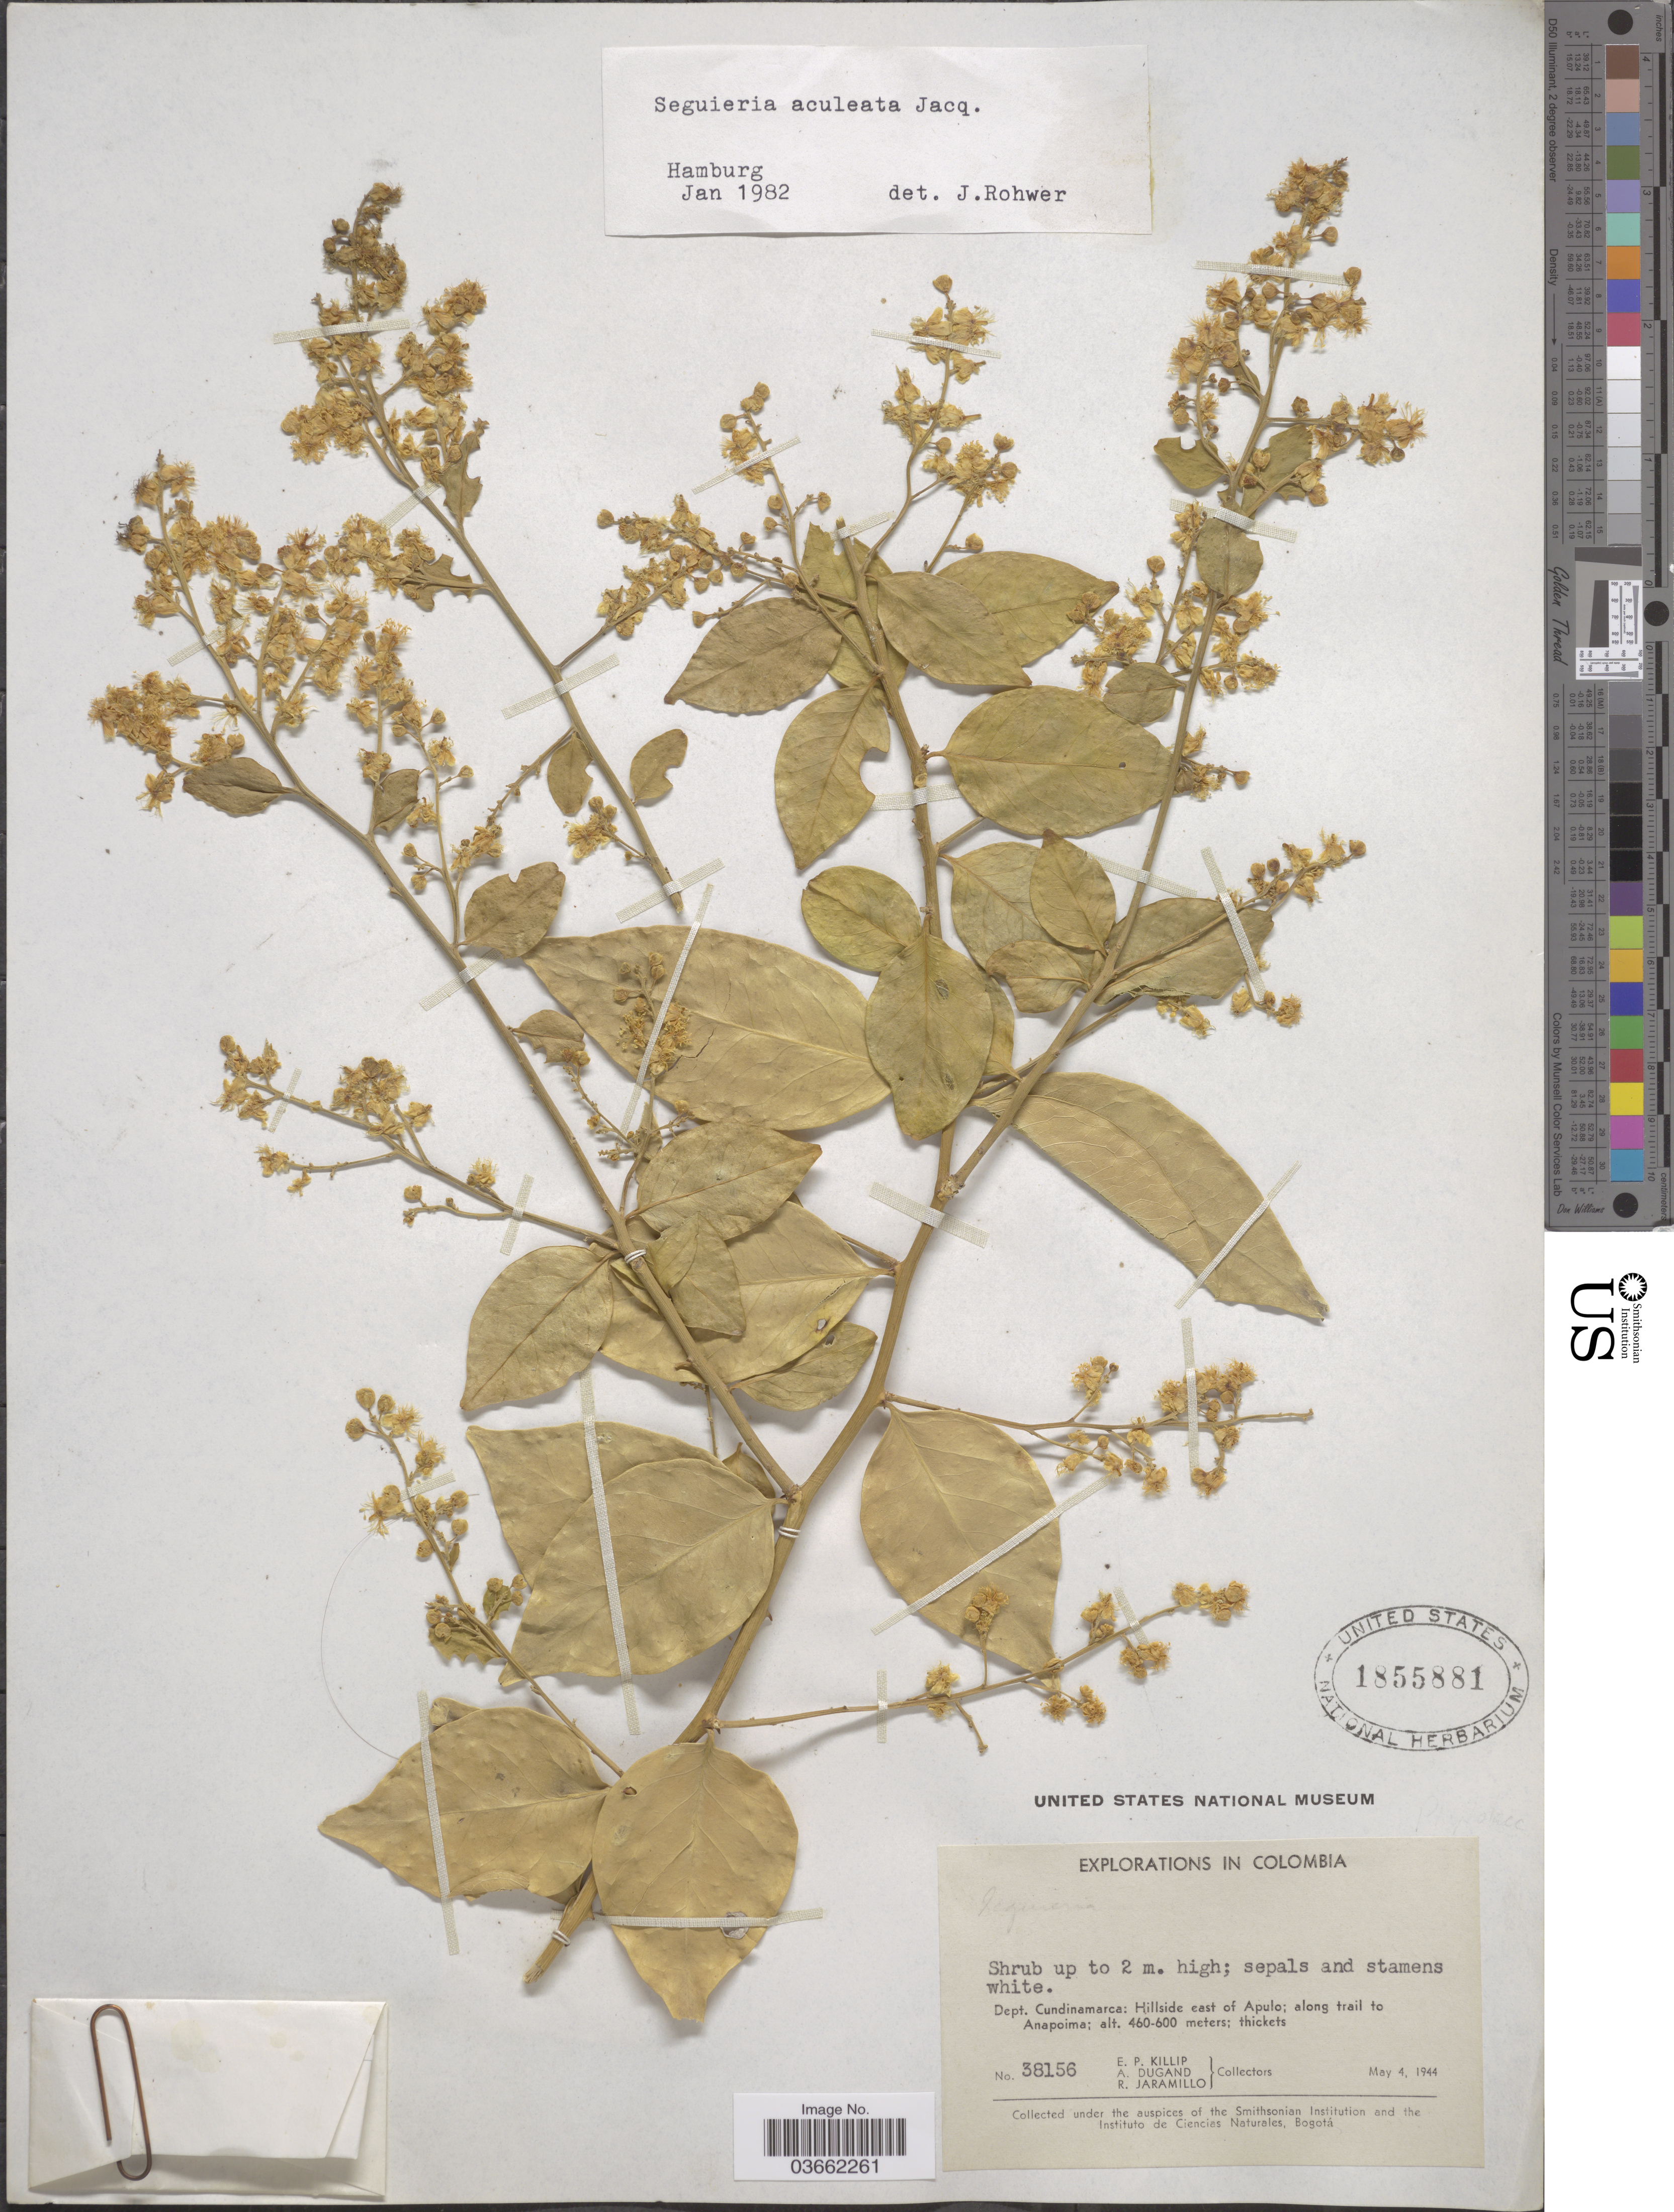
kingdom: Plantae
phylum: Tracheophyta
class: Magnoliopsida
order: Caryophyllales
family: Phytolaccaceae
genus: Seguieria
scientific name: Seguieria aculeata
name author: Jacq.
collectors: E. P. Killip, A. Dugand & R. Jaramillo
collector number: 38156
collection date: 1944-05-04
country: Colombia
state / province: Cundinamarca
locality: Dept. Cundinamarca: Hillside east of Apulo; along trail to Anapoima.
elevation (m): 460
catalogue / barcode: US 1855881